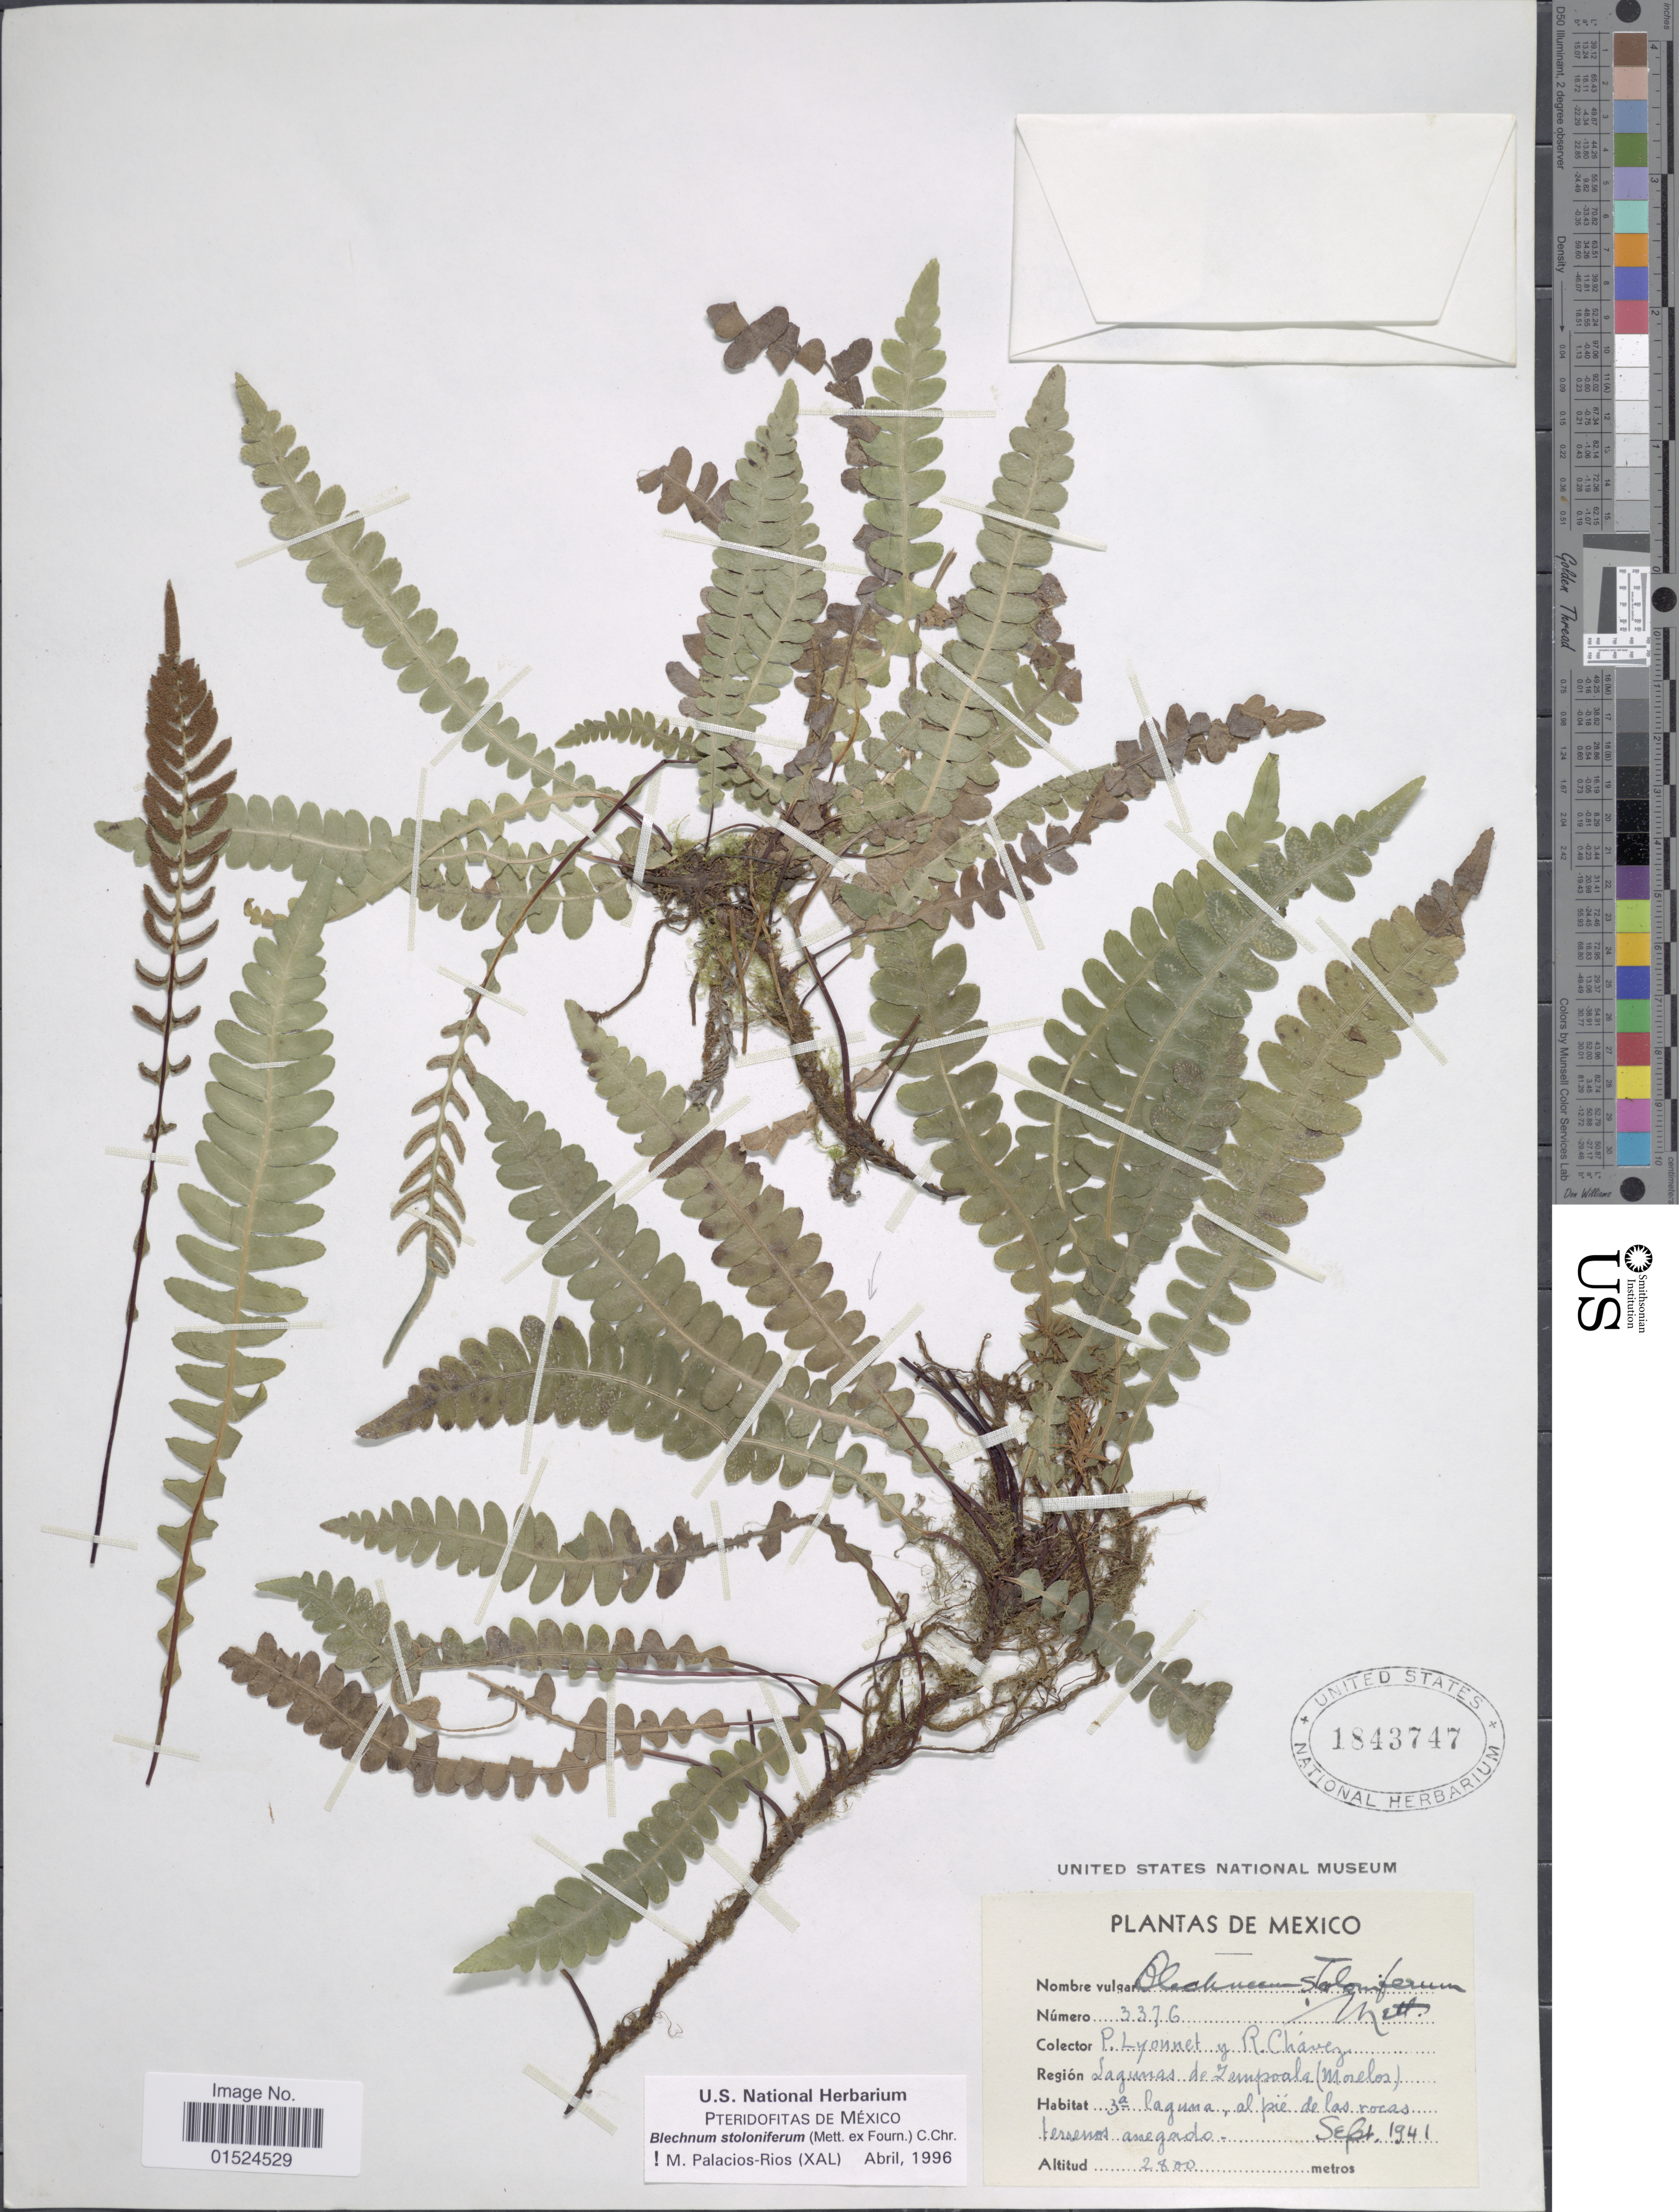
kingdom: Plantae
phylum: Tracheophyta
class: Polypodiopsida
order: Polypodiales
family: Blechnaceae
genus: Blechnum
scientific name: Blechnum stoloniferum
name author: (Mett. ex E. Fourn.) C. Chr.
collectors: P. Lyonnet & R. Chávez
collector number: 3376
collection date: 1941-09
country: Mexico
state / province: Morelos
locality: Regíon Lagunas de Zempoala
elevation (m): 2800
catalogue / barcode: US 1843747